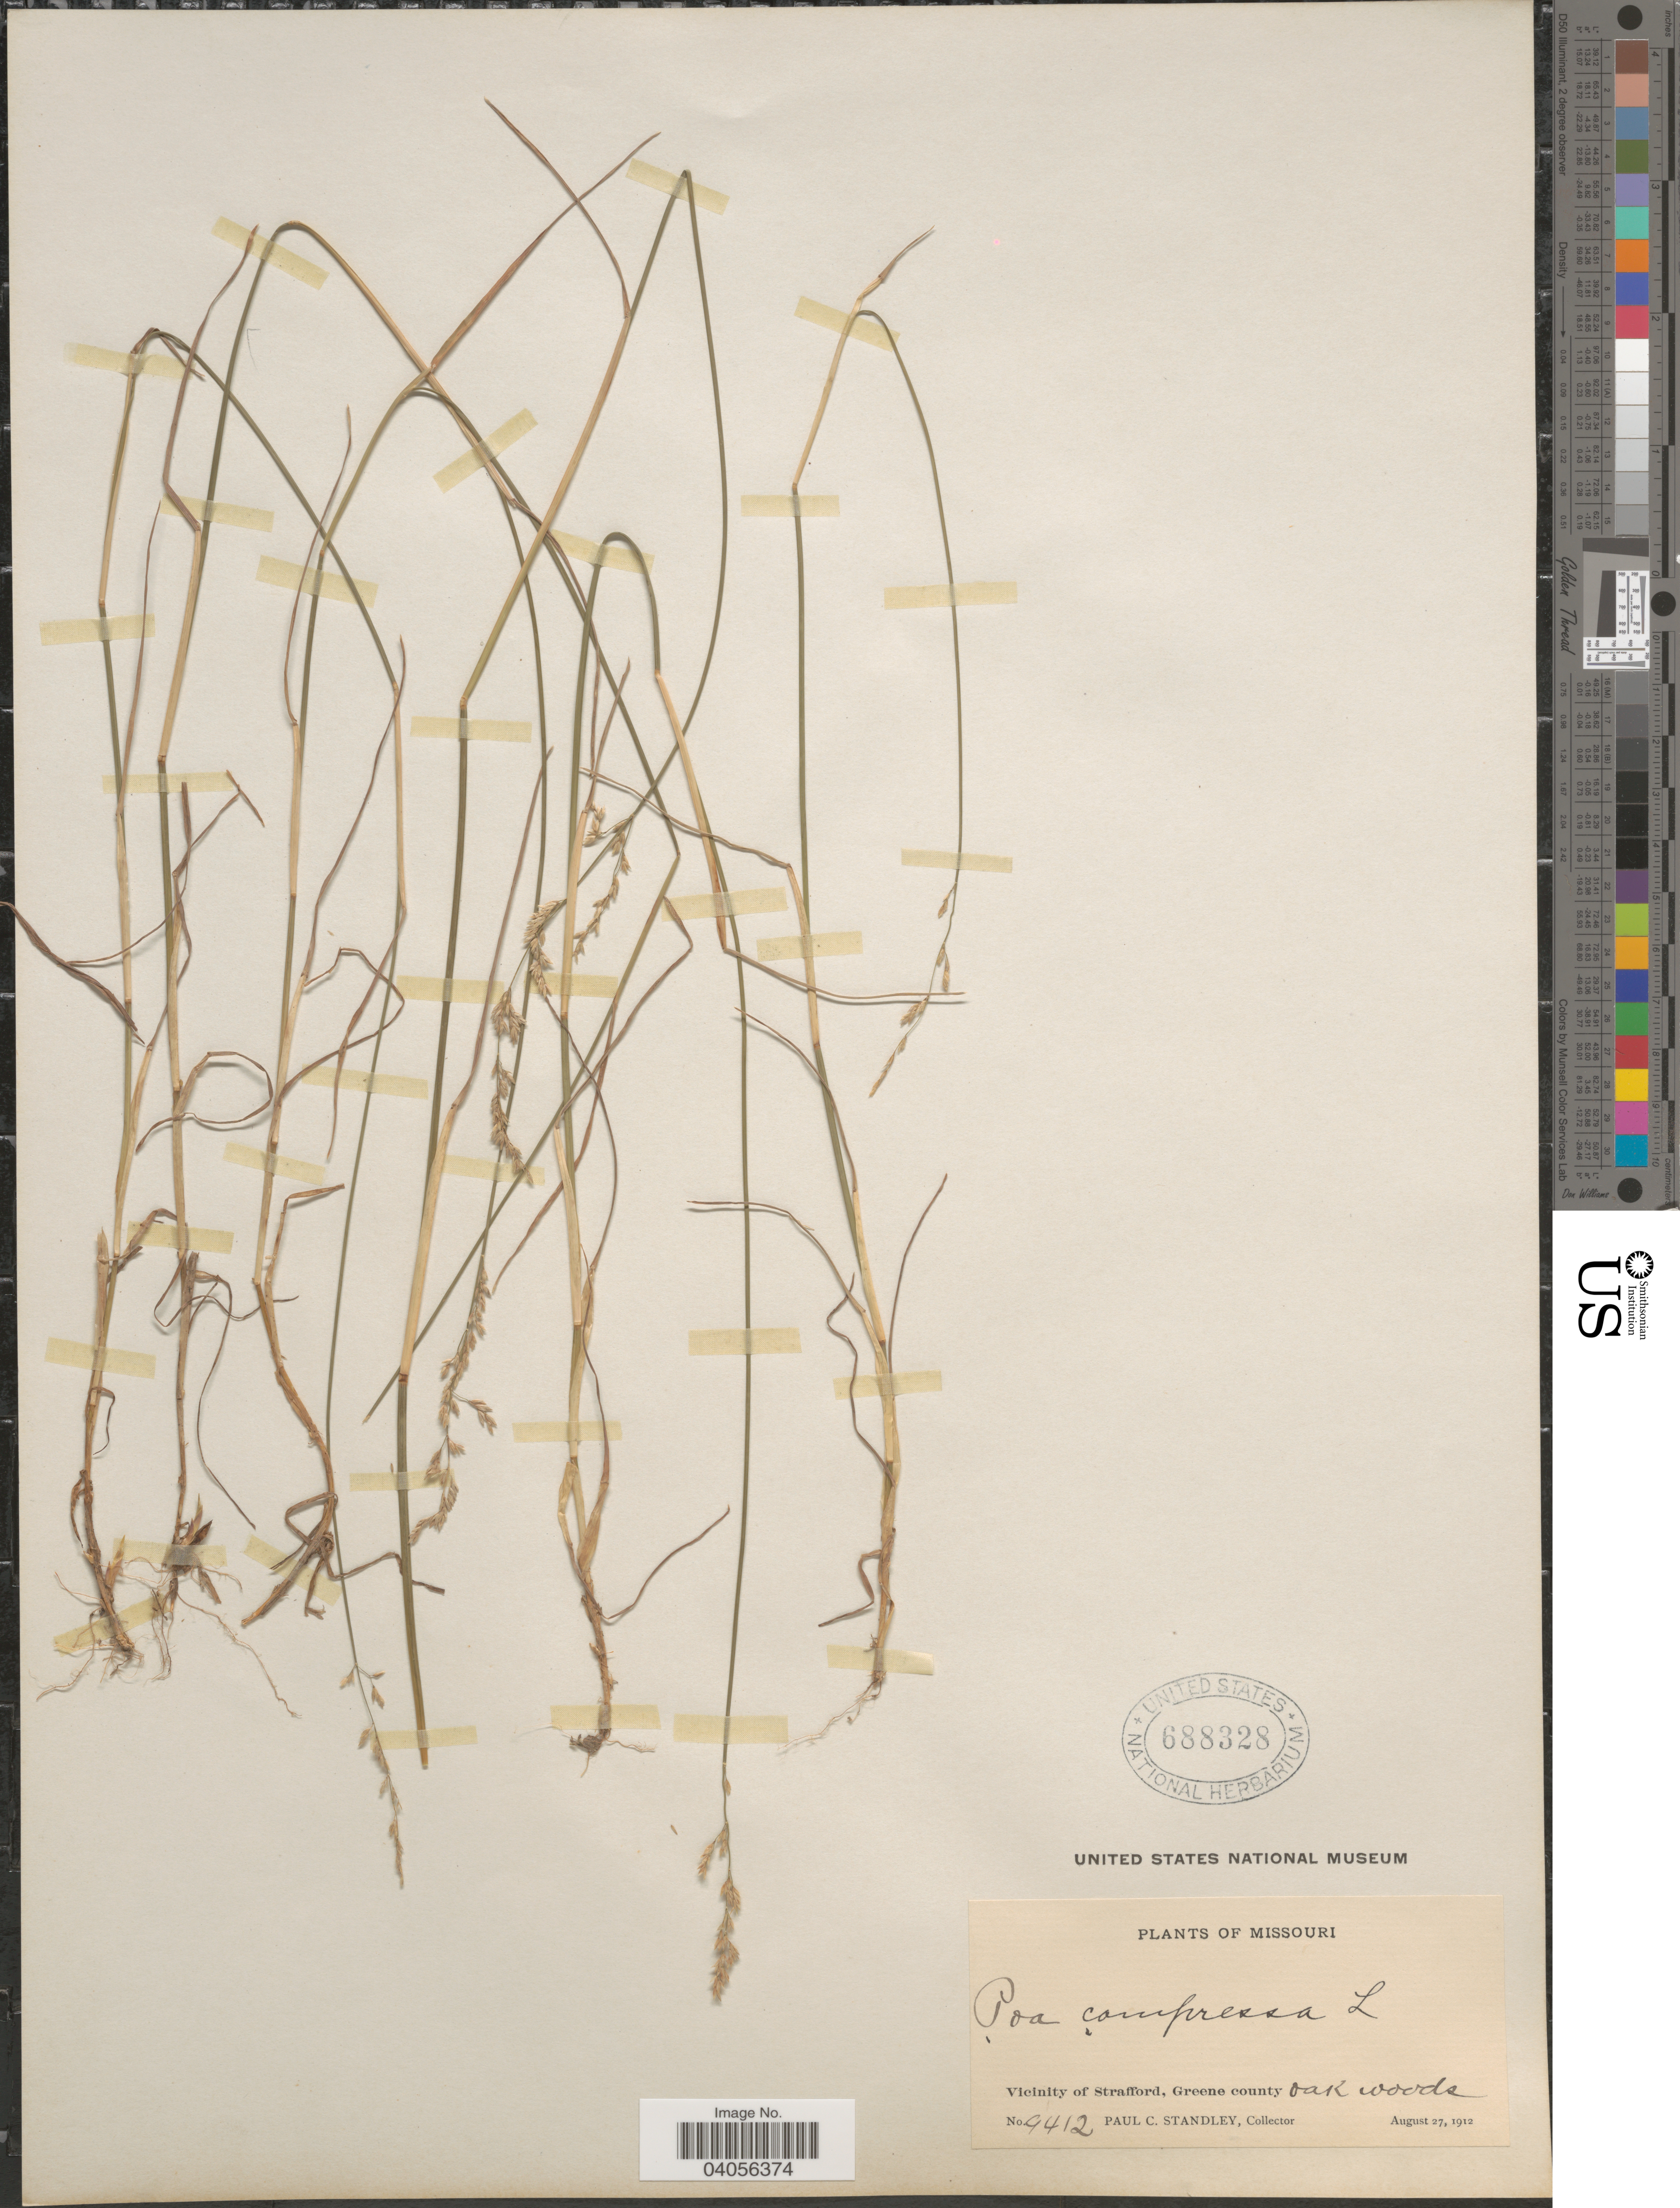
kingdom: Plantae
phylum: Tracheophyta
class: Liliopsida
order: Poales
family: Poaceae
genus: Poa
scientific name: Poa compressa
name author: L.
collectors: P. C. Standley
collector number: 9412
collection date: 1912-08-27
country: United States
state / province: Missouri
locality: Vicinity of Strafford, Greene county.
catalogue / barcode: US 688328